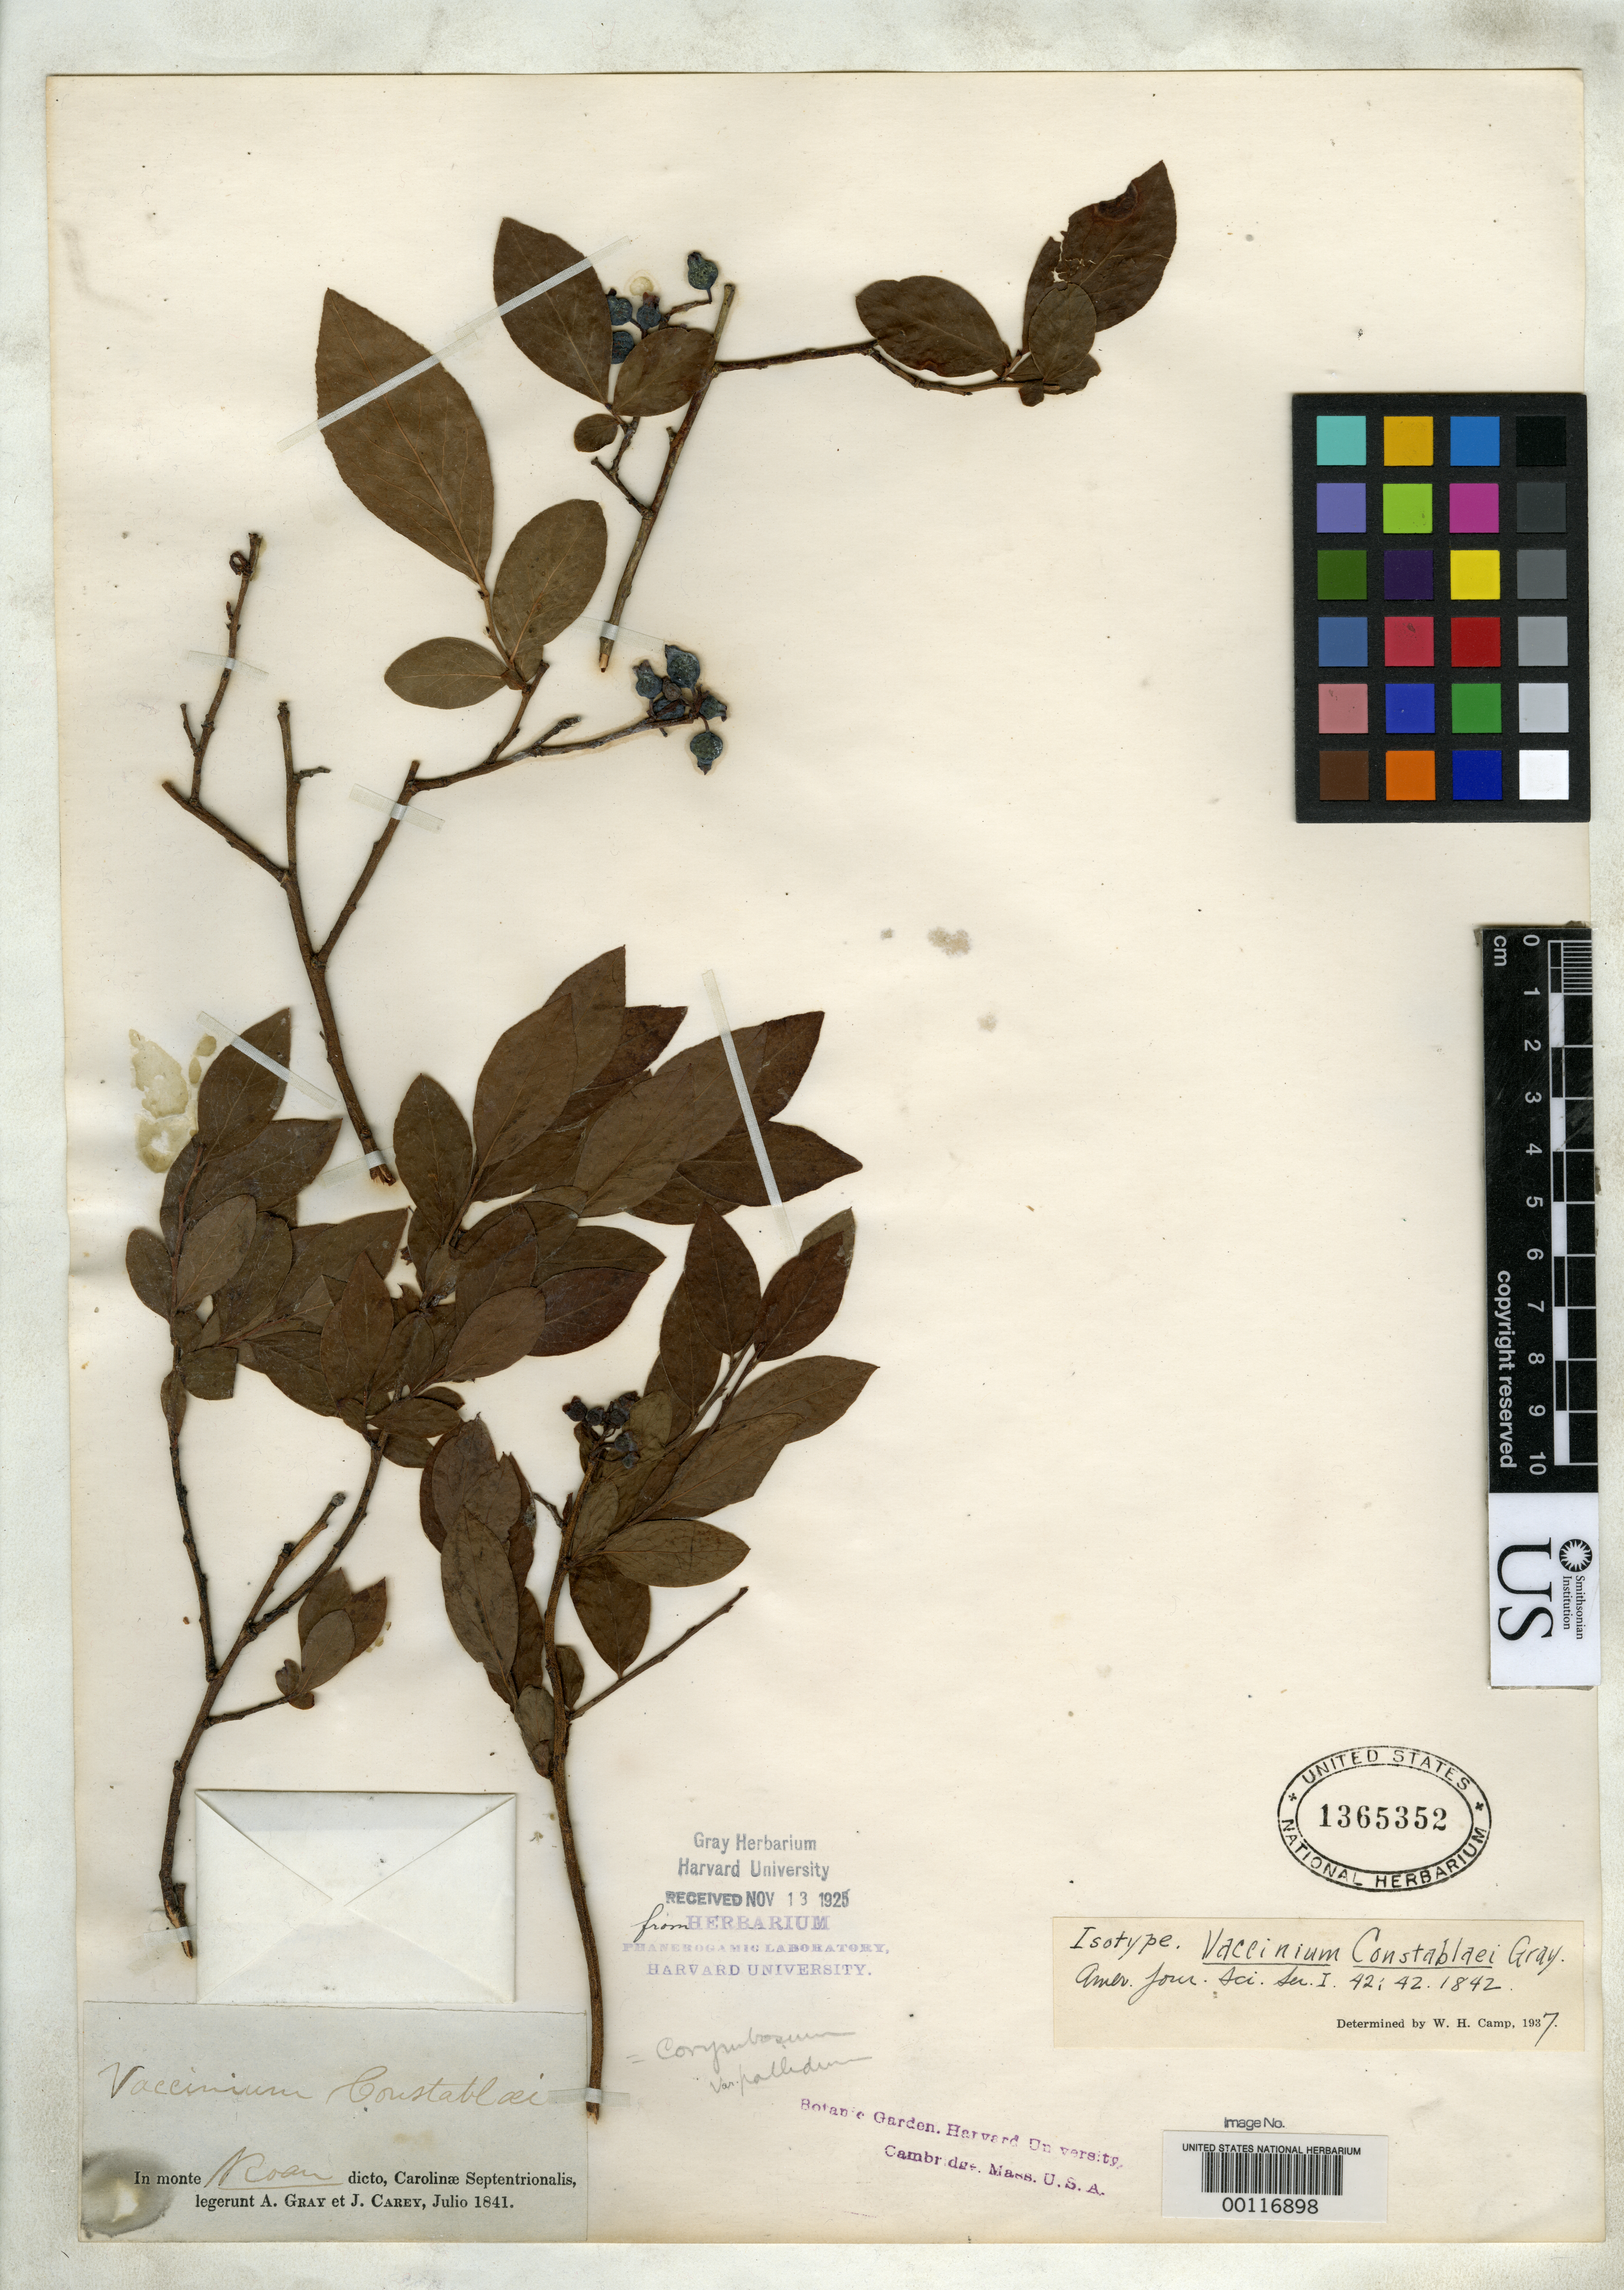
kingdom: Plantae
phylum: Tracheophyta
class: Magnoliopsida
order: Ericales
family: Ericaceae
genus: Vaccinium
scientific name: Vaccinium constablaei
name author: A. Gray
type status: Isotype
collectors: A. Gray & J. Carey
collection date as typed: Jul 1841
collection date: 1841-07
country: United States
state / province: North Carolina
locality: Roan Mountain.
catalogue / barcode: US 1365352